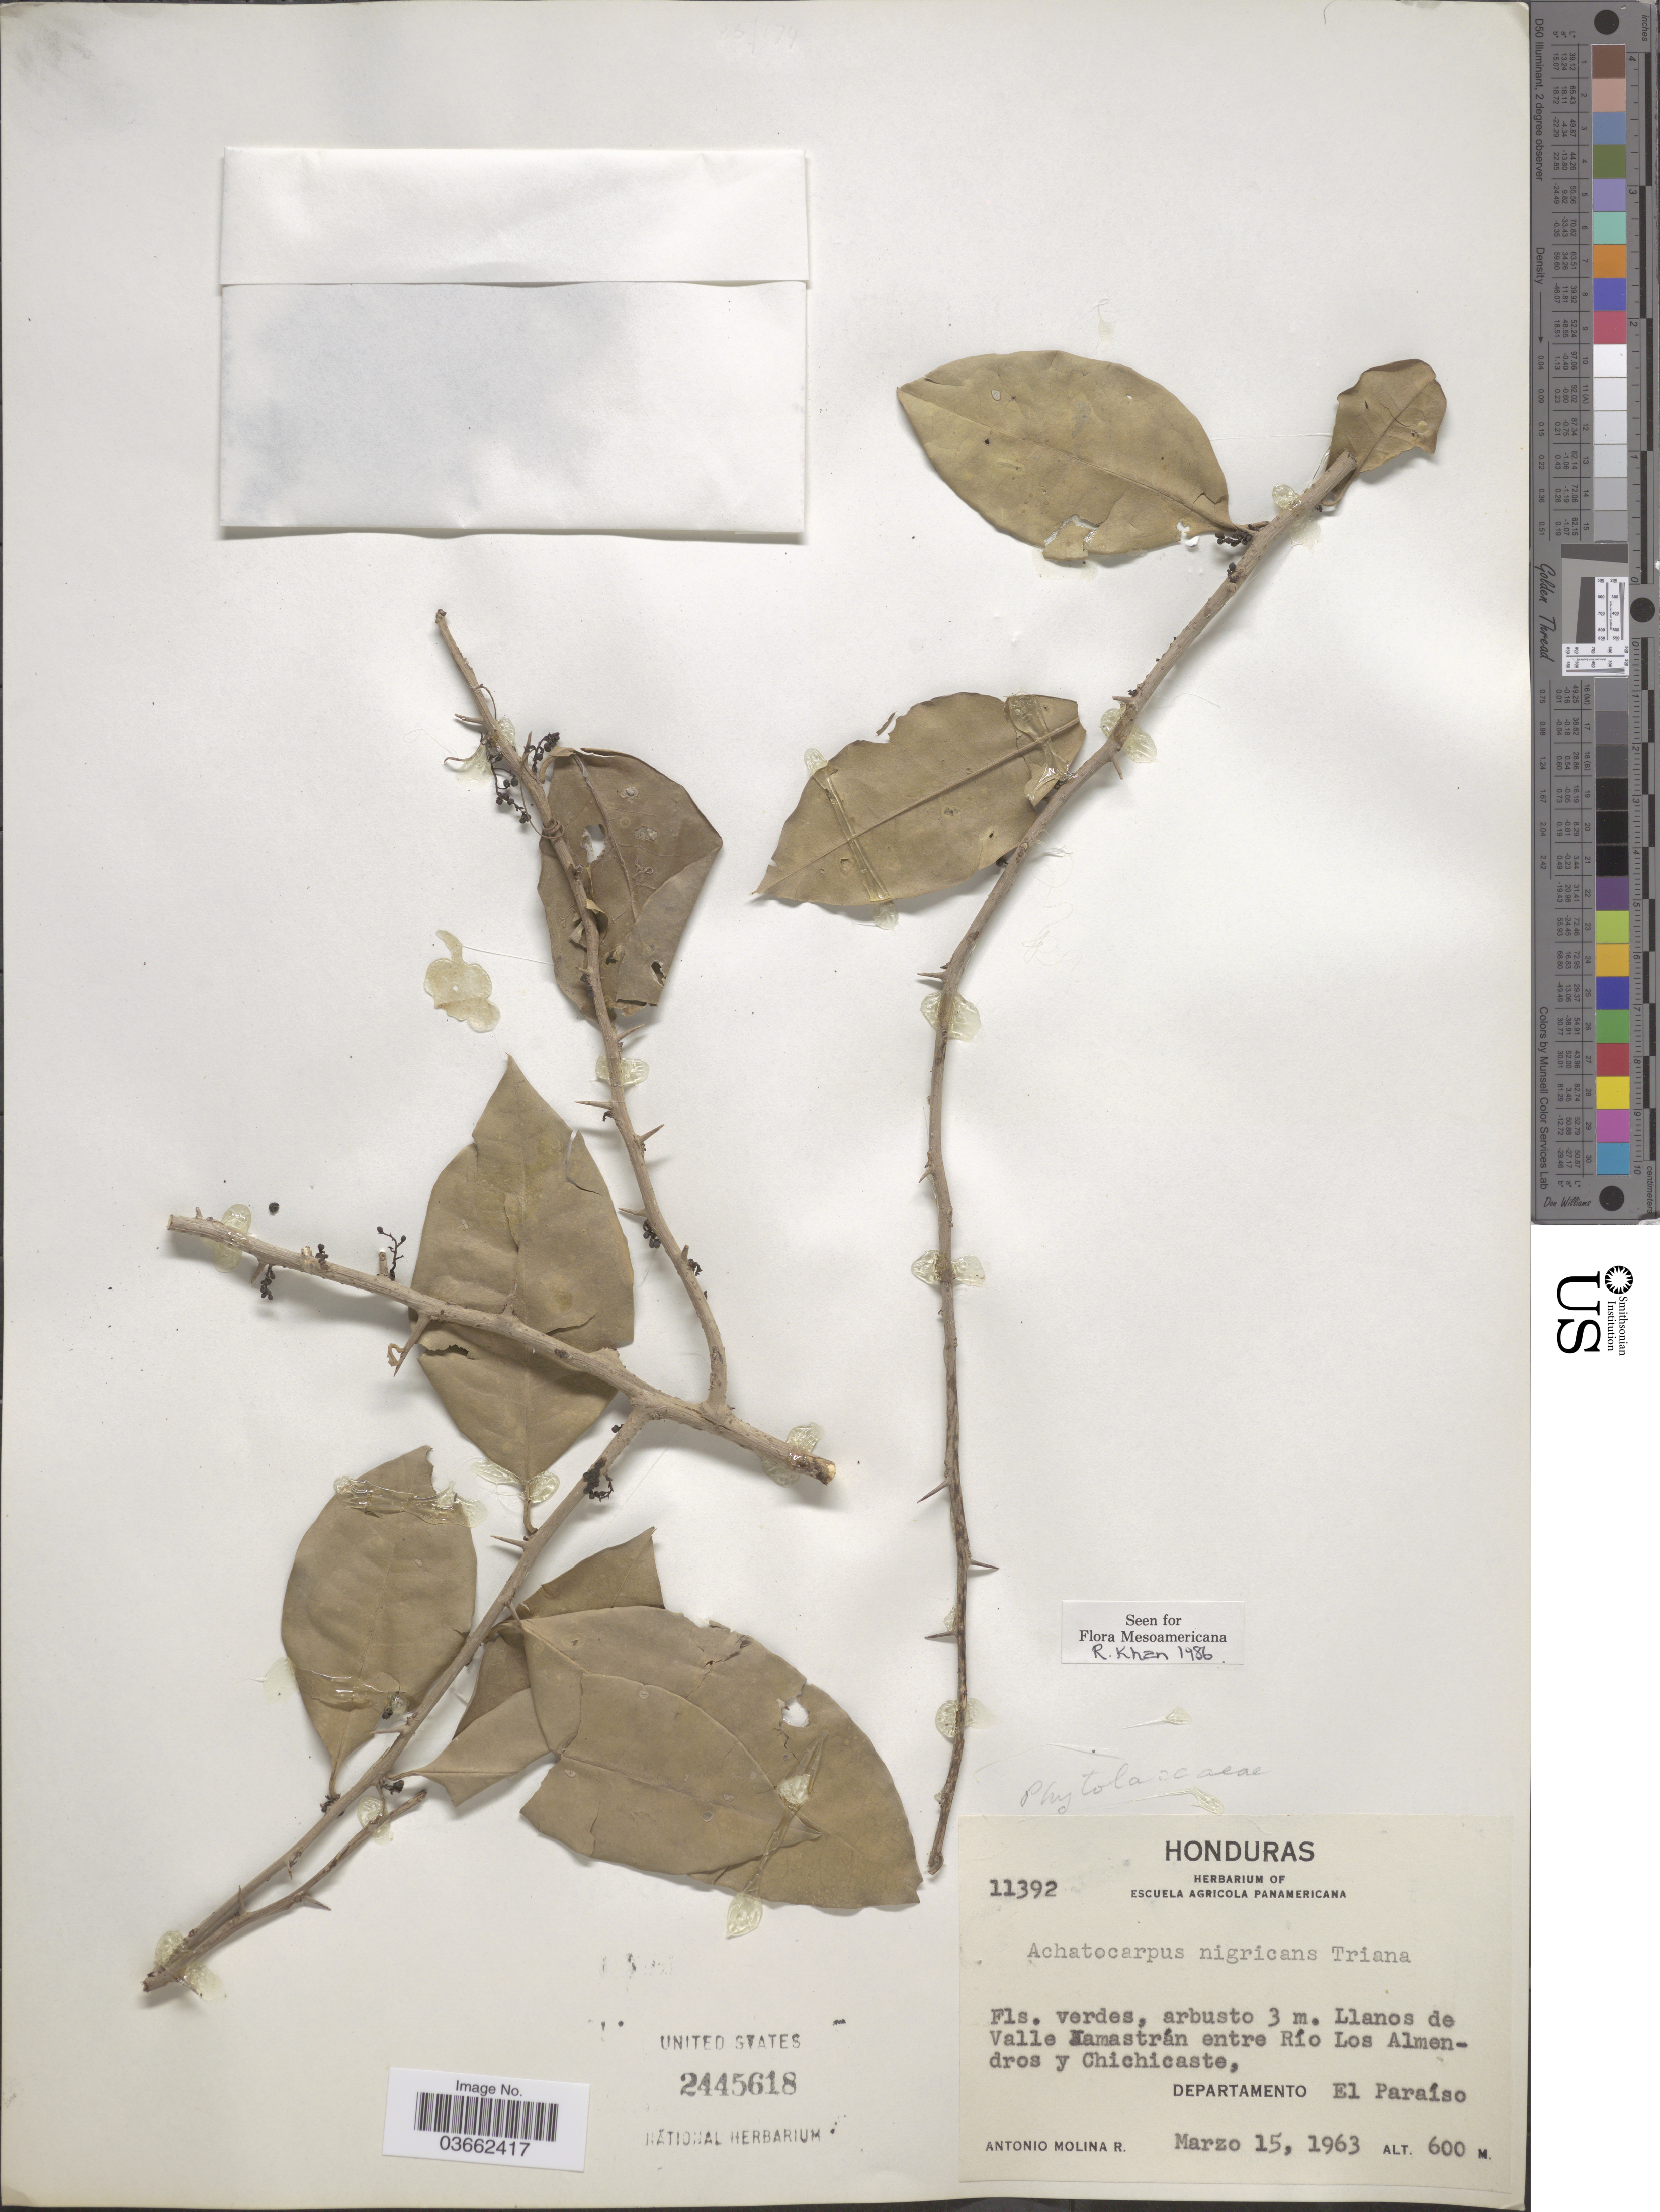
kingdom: Plantae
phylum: Tracheophyta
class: Magnoliopsida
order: Caryophyllales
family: Achatocarpaceae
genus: Achatocarpus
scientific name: Achatocarpus nigricans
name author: Triana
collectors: A. Molina R.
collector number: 11392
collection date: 1963-03-15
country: Honduras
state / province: El Paraíso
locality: Llanos de Valle Jamastrán entre Río Los Almendros y Chichicaste, Departamento El Paraíso.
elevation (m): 600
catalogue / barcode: US 2445618